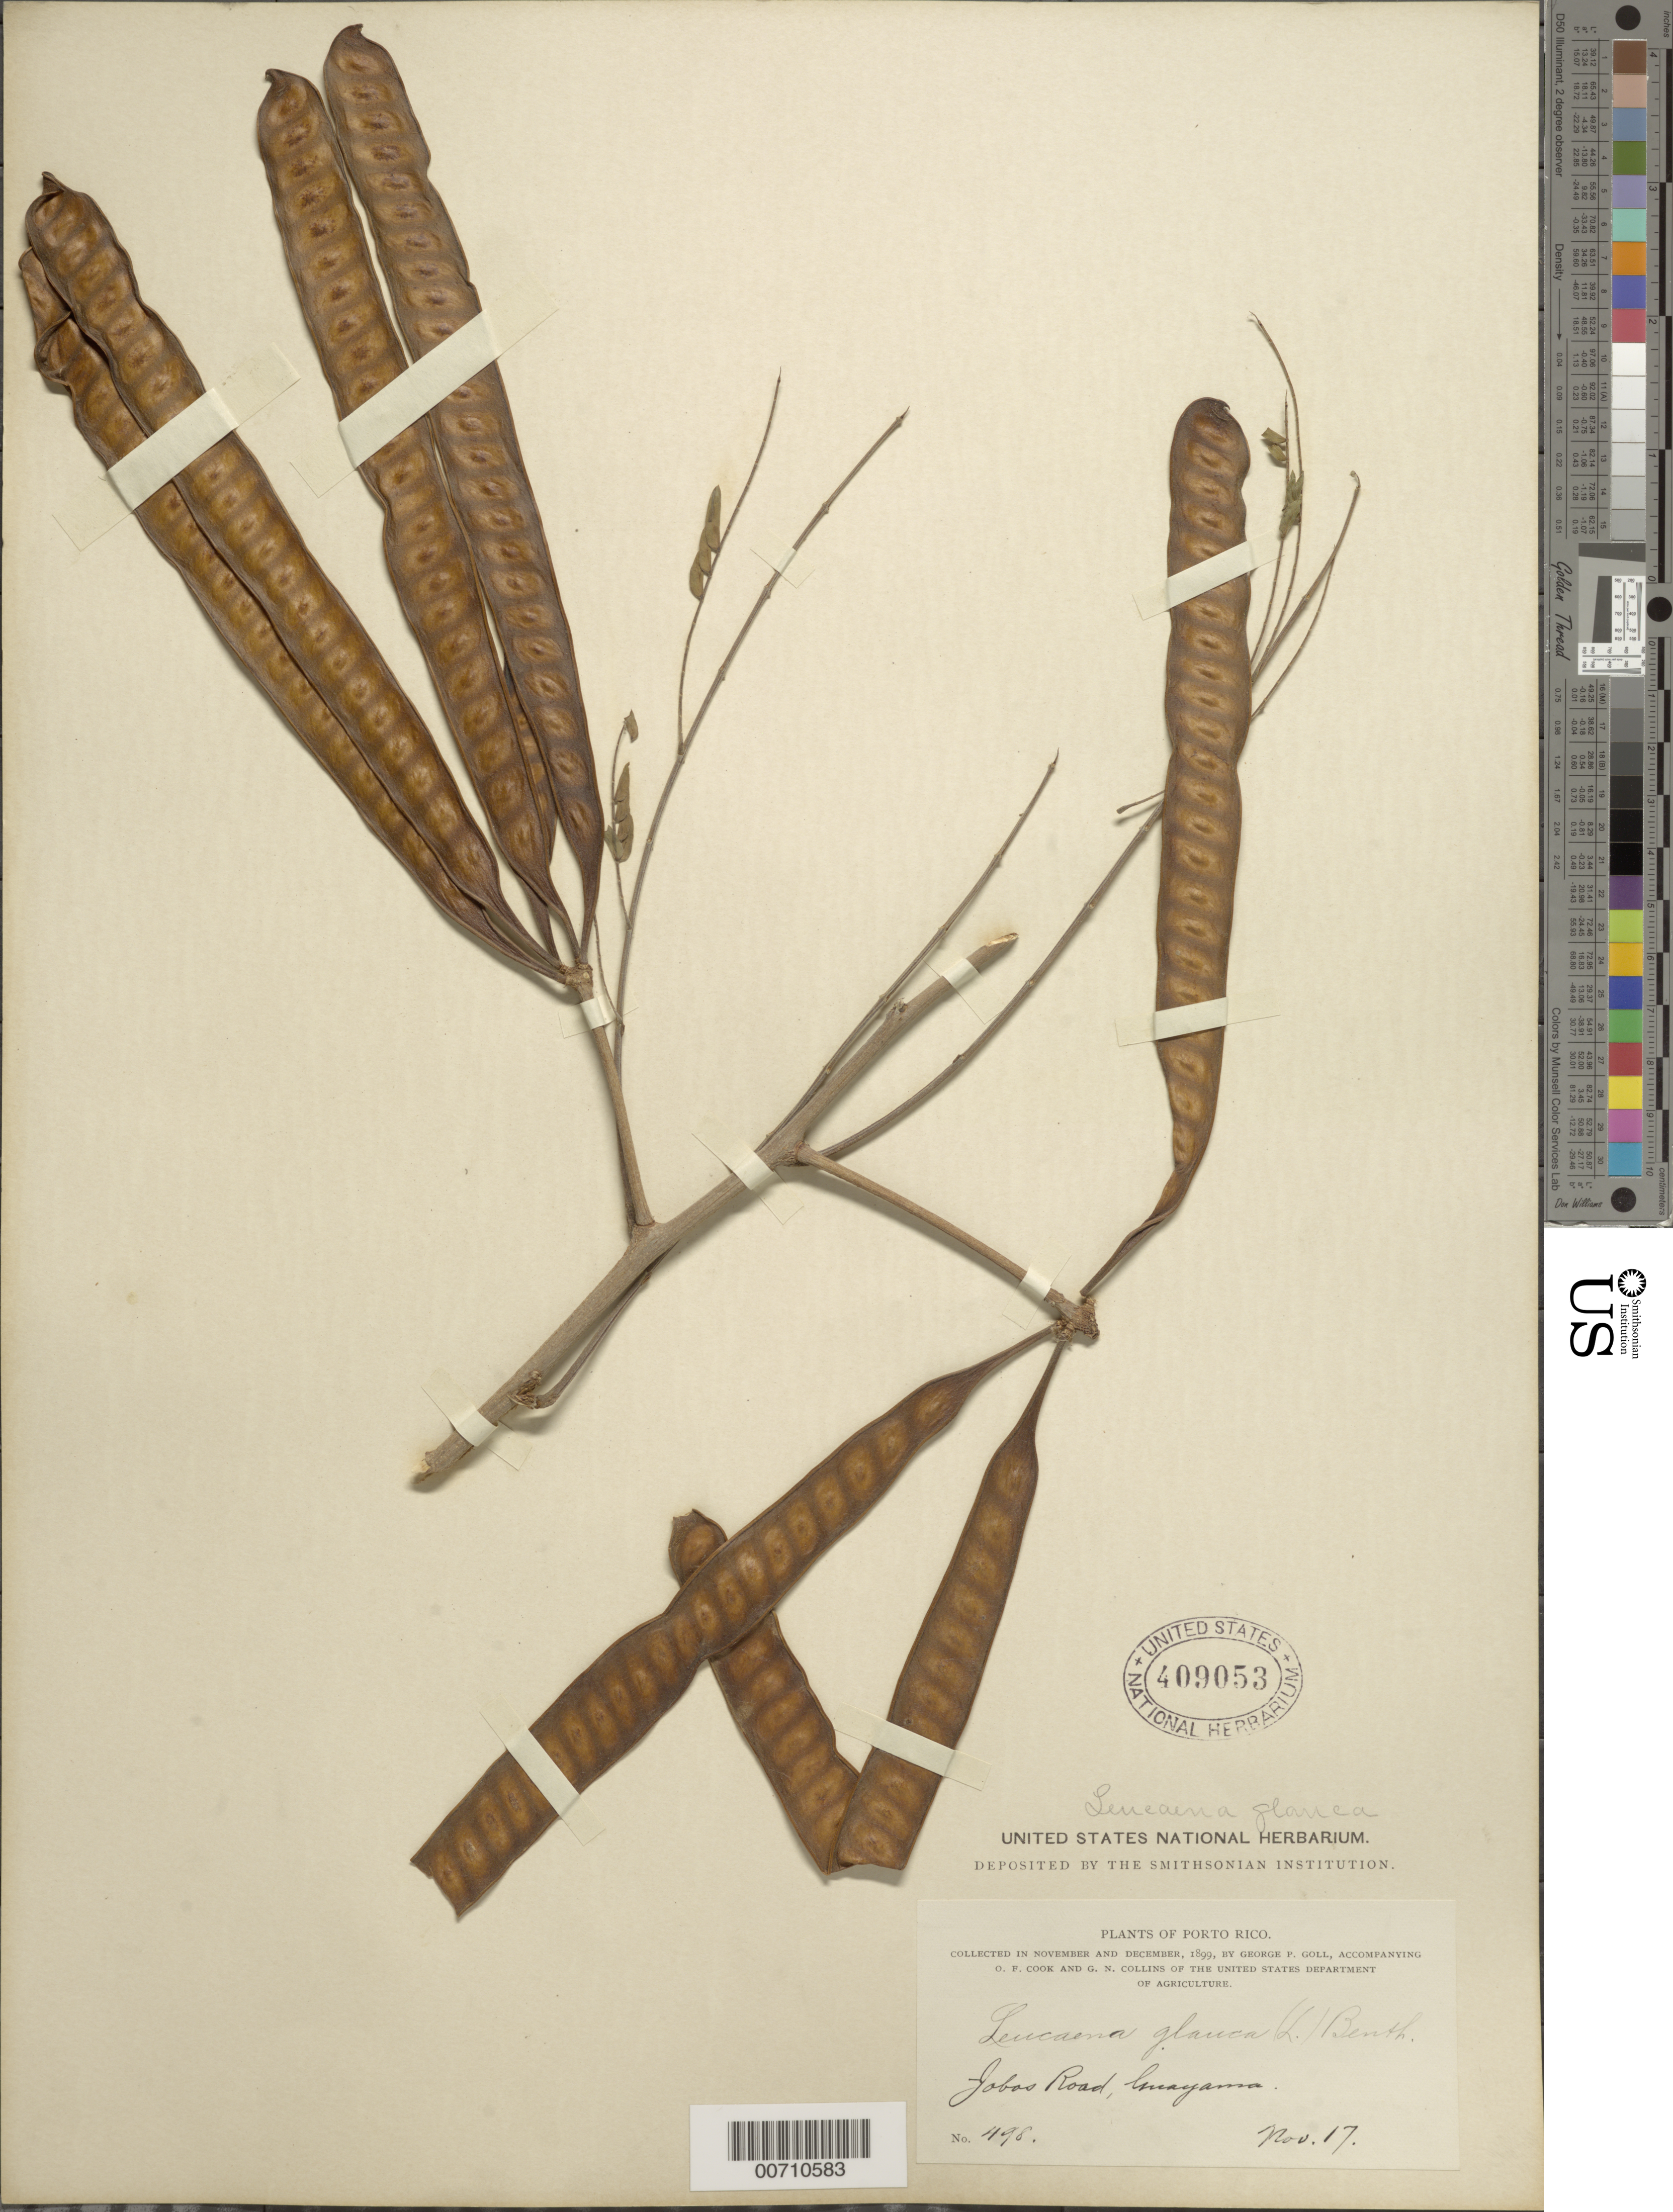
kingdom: Plantae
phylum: Tracheophyta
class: Magnoliopsida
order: Fabales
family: Fabaceae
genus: Leucaena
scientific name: Leucaena leucocephala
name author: (Lam.) de Wit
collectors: G. Goll, O. F. Cook & G. Collins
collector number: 498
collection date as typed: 17 Nov 1899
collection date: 1899-11-17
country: Puerto Rico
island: Greater Antilles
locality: Guayama, Jobas Rd.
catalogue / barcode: US 409053